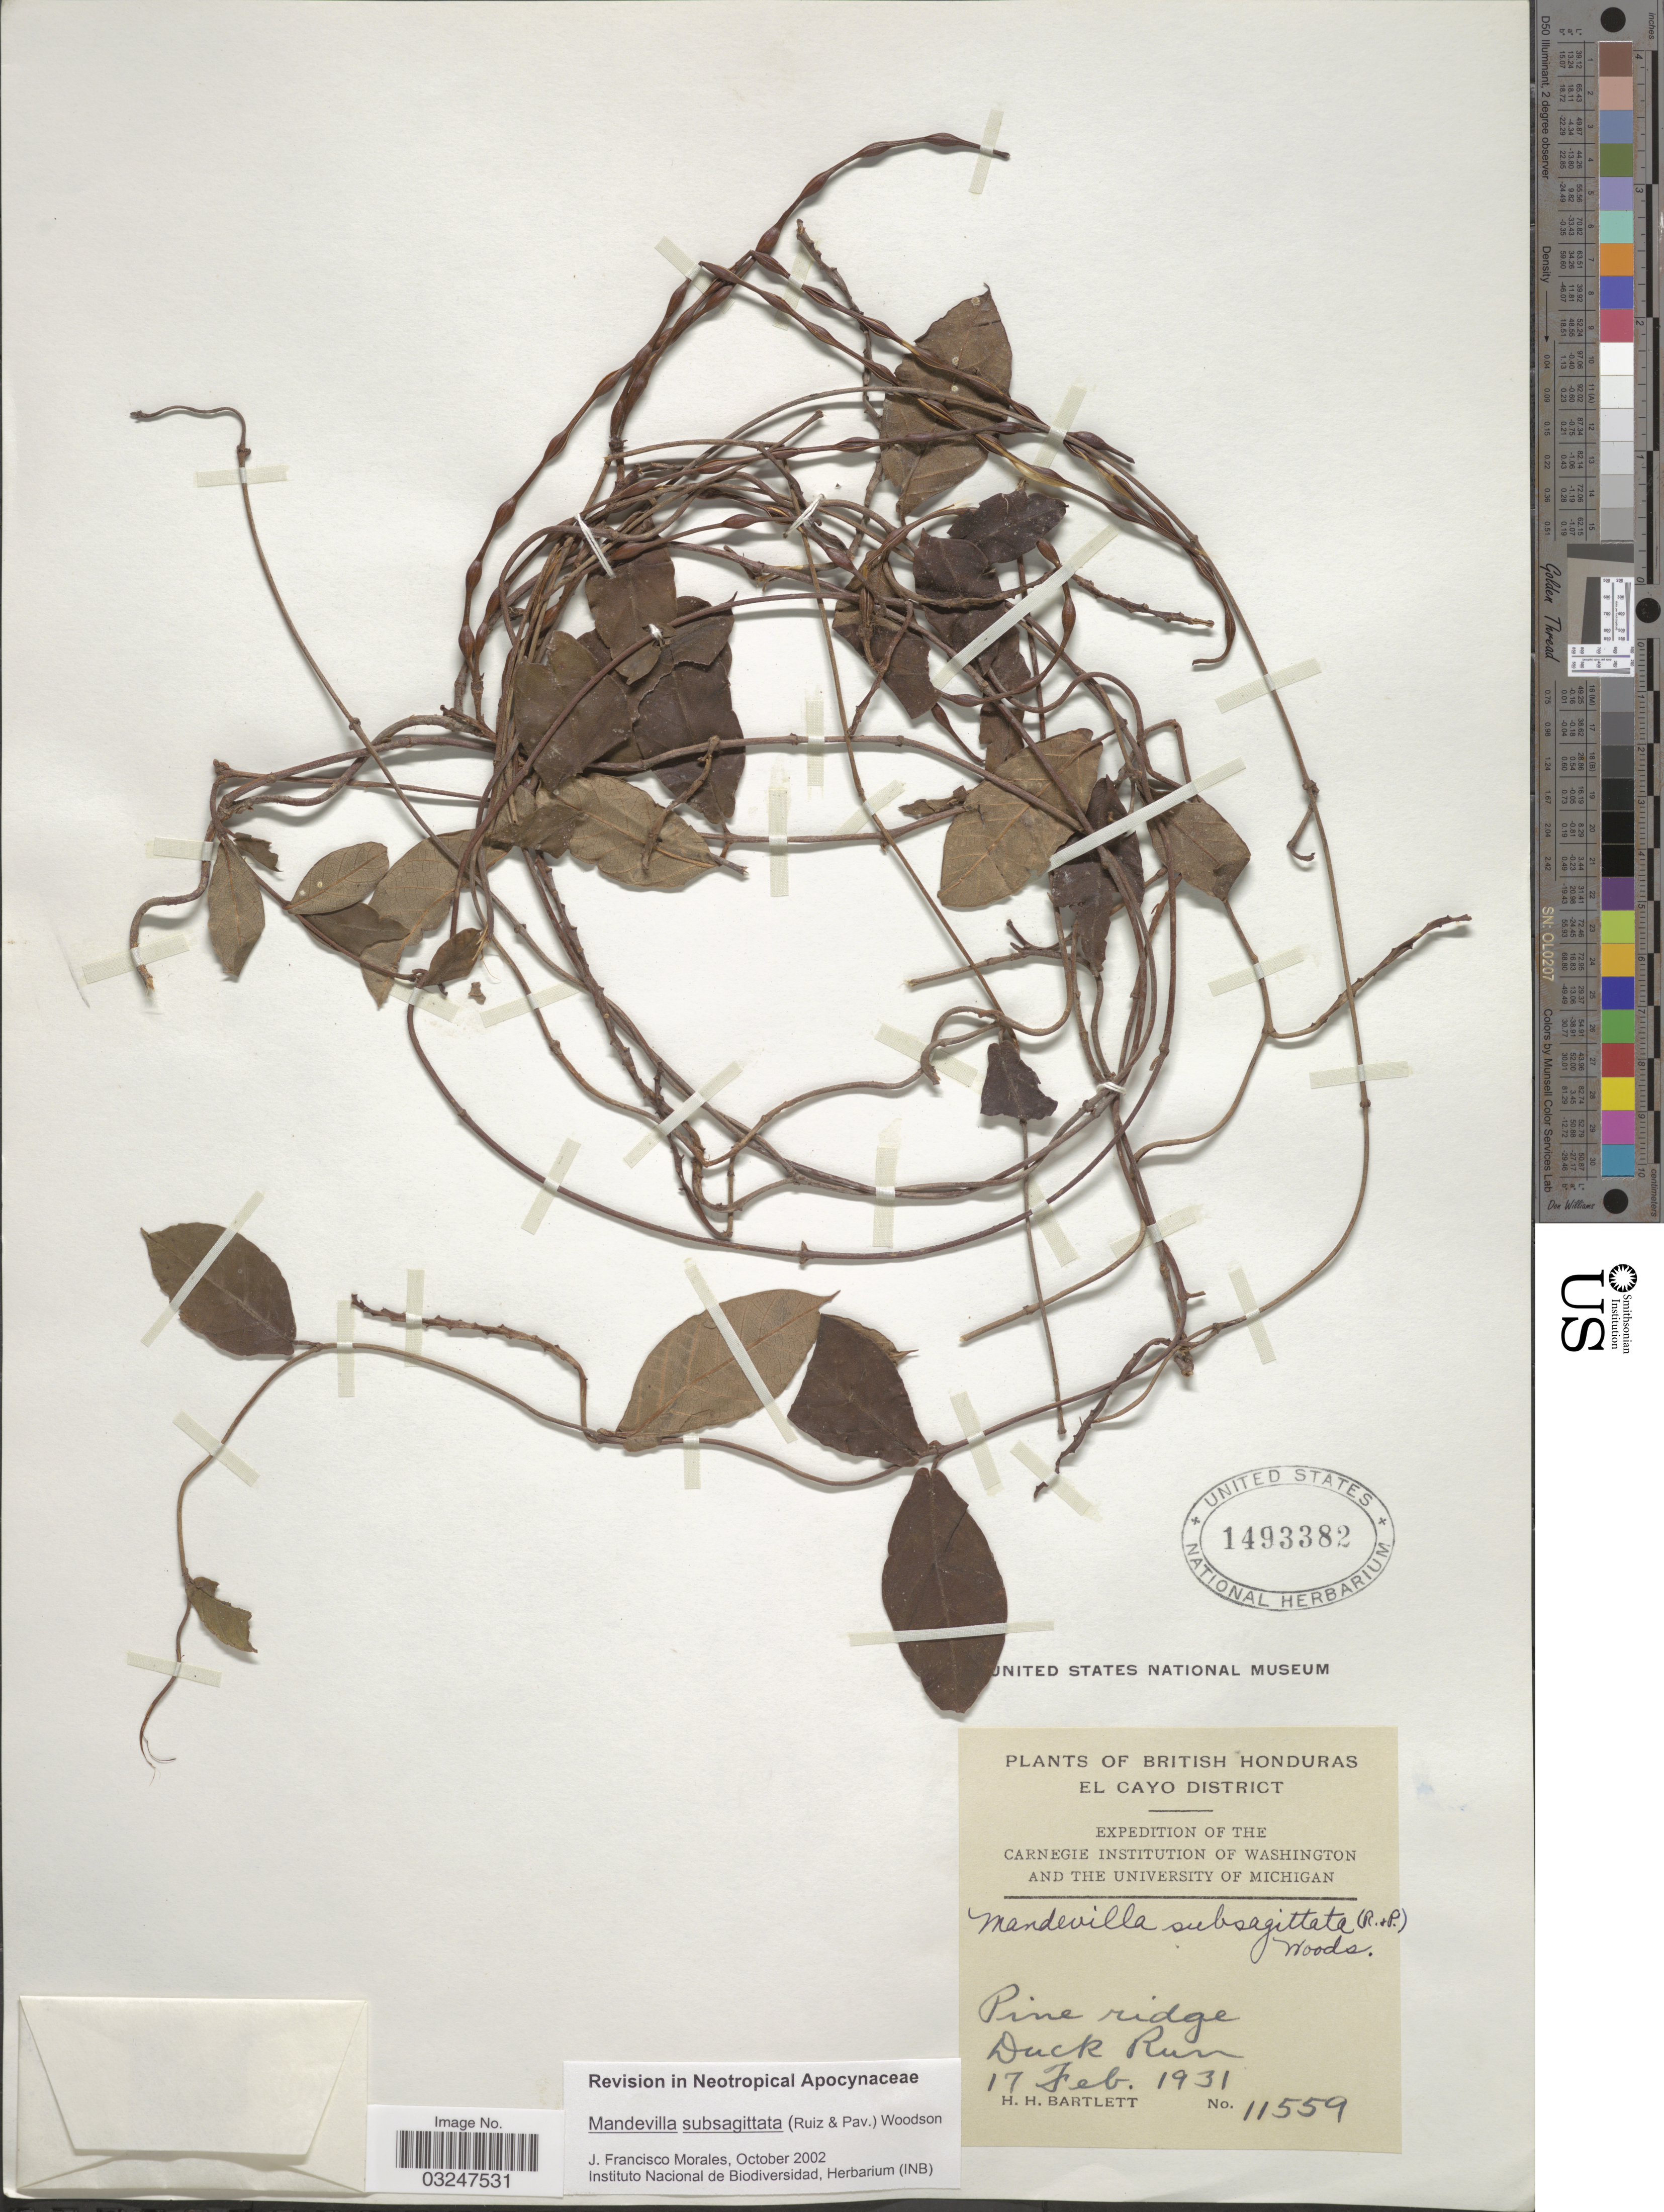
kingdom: Plantae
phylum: Tracheophyta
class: Magnoliopsida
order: Gentianales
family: Apocynaceae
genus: Mandevilla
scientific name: Mandevilla subsagittata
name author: (Ruiz & Pav.) Woodson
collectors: H. H. Bartlett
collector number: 11559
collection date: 1931-02-17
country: Belize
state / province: Cayo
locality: Biritish Honduras, El Cayo District. Duck Run.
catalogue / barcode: US 1493382